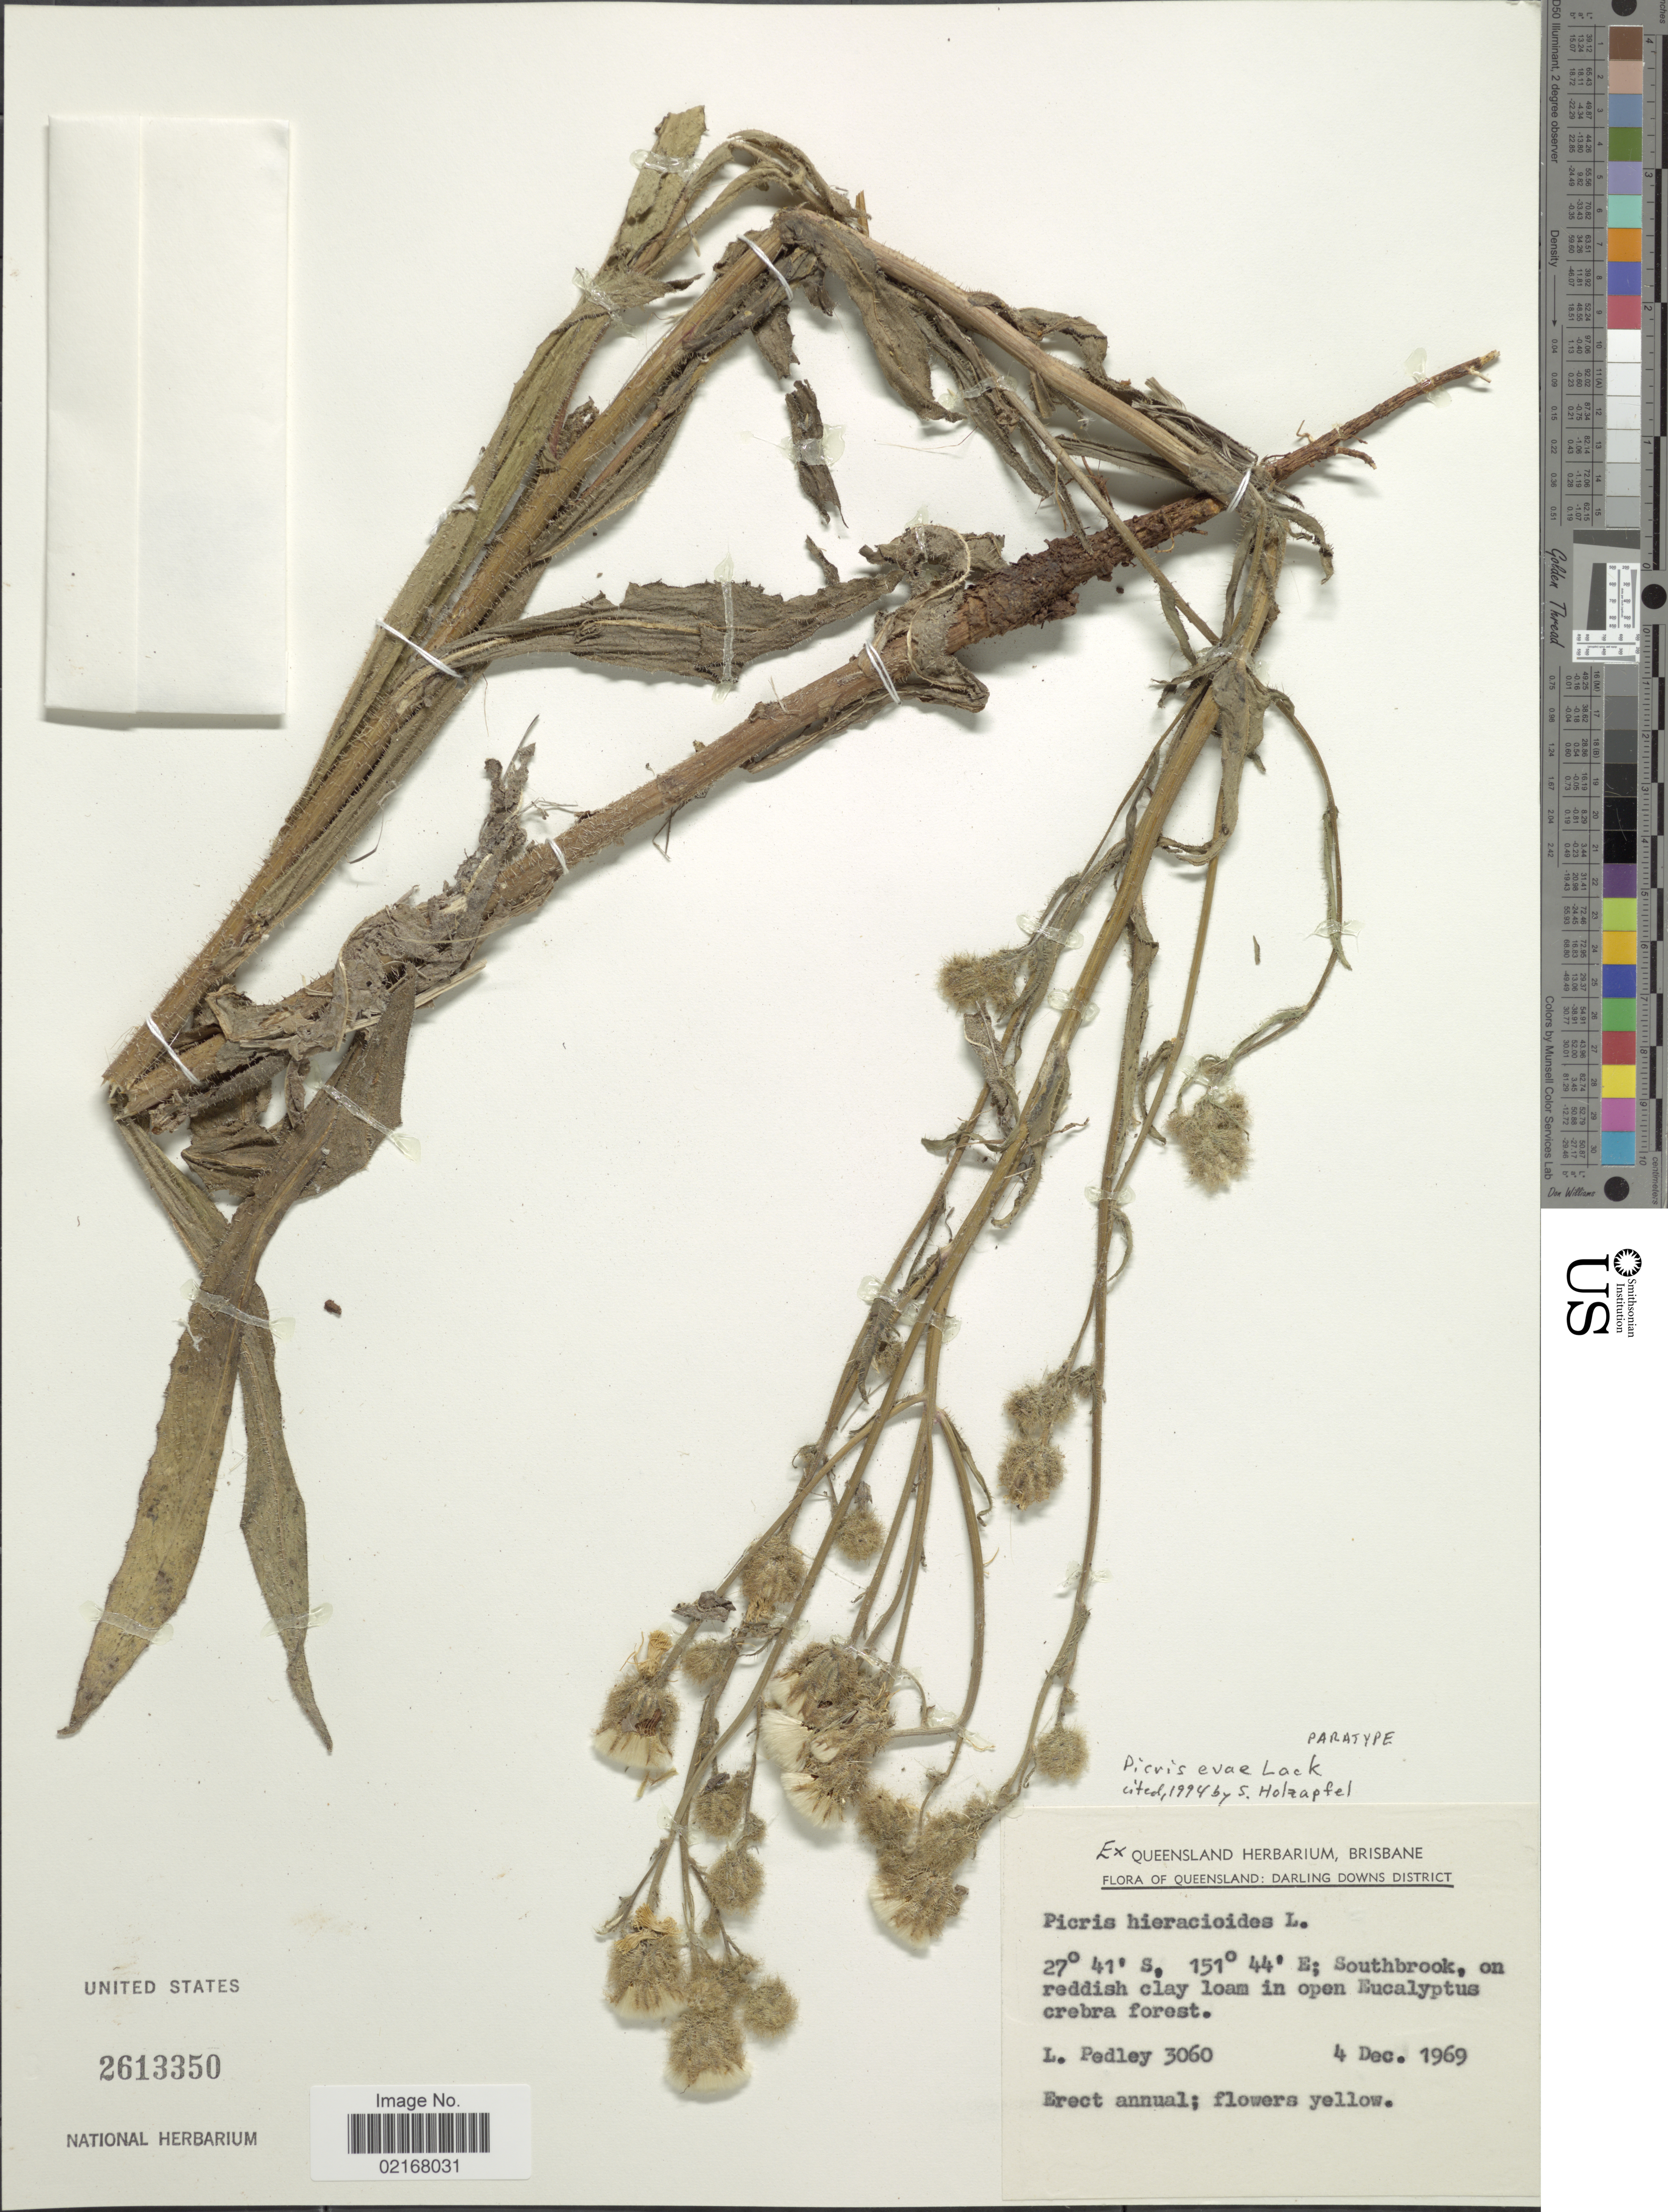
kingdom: Plantae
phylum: Tracheophyta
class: Magnoliopsida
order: Asterales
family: Asteraceae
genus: Picris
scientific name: Picris evae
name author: Lack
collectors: L. Pedley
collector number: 3060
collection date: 1969-12-04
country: Australia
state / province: Queensland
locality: Queensland: Darling Downs District. Southbrook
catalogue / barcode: US 2613350